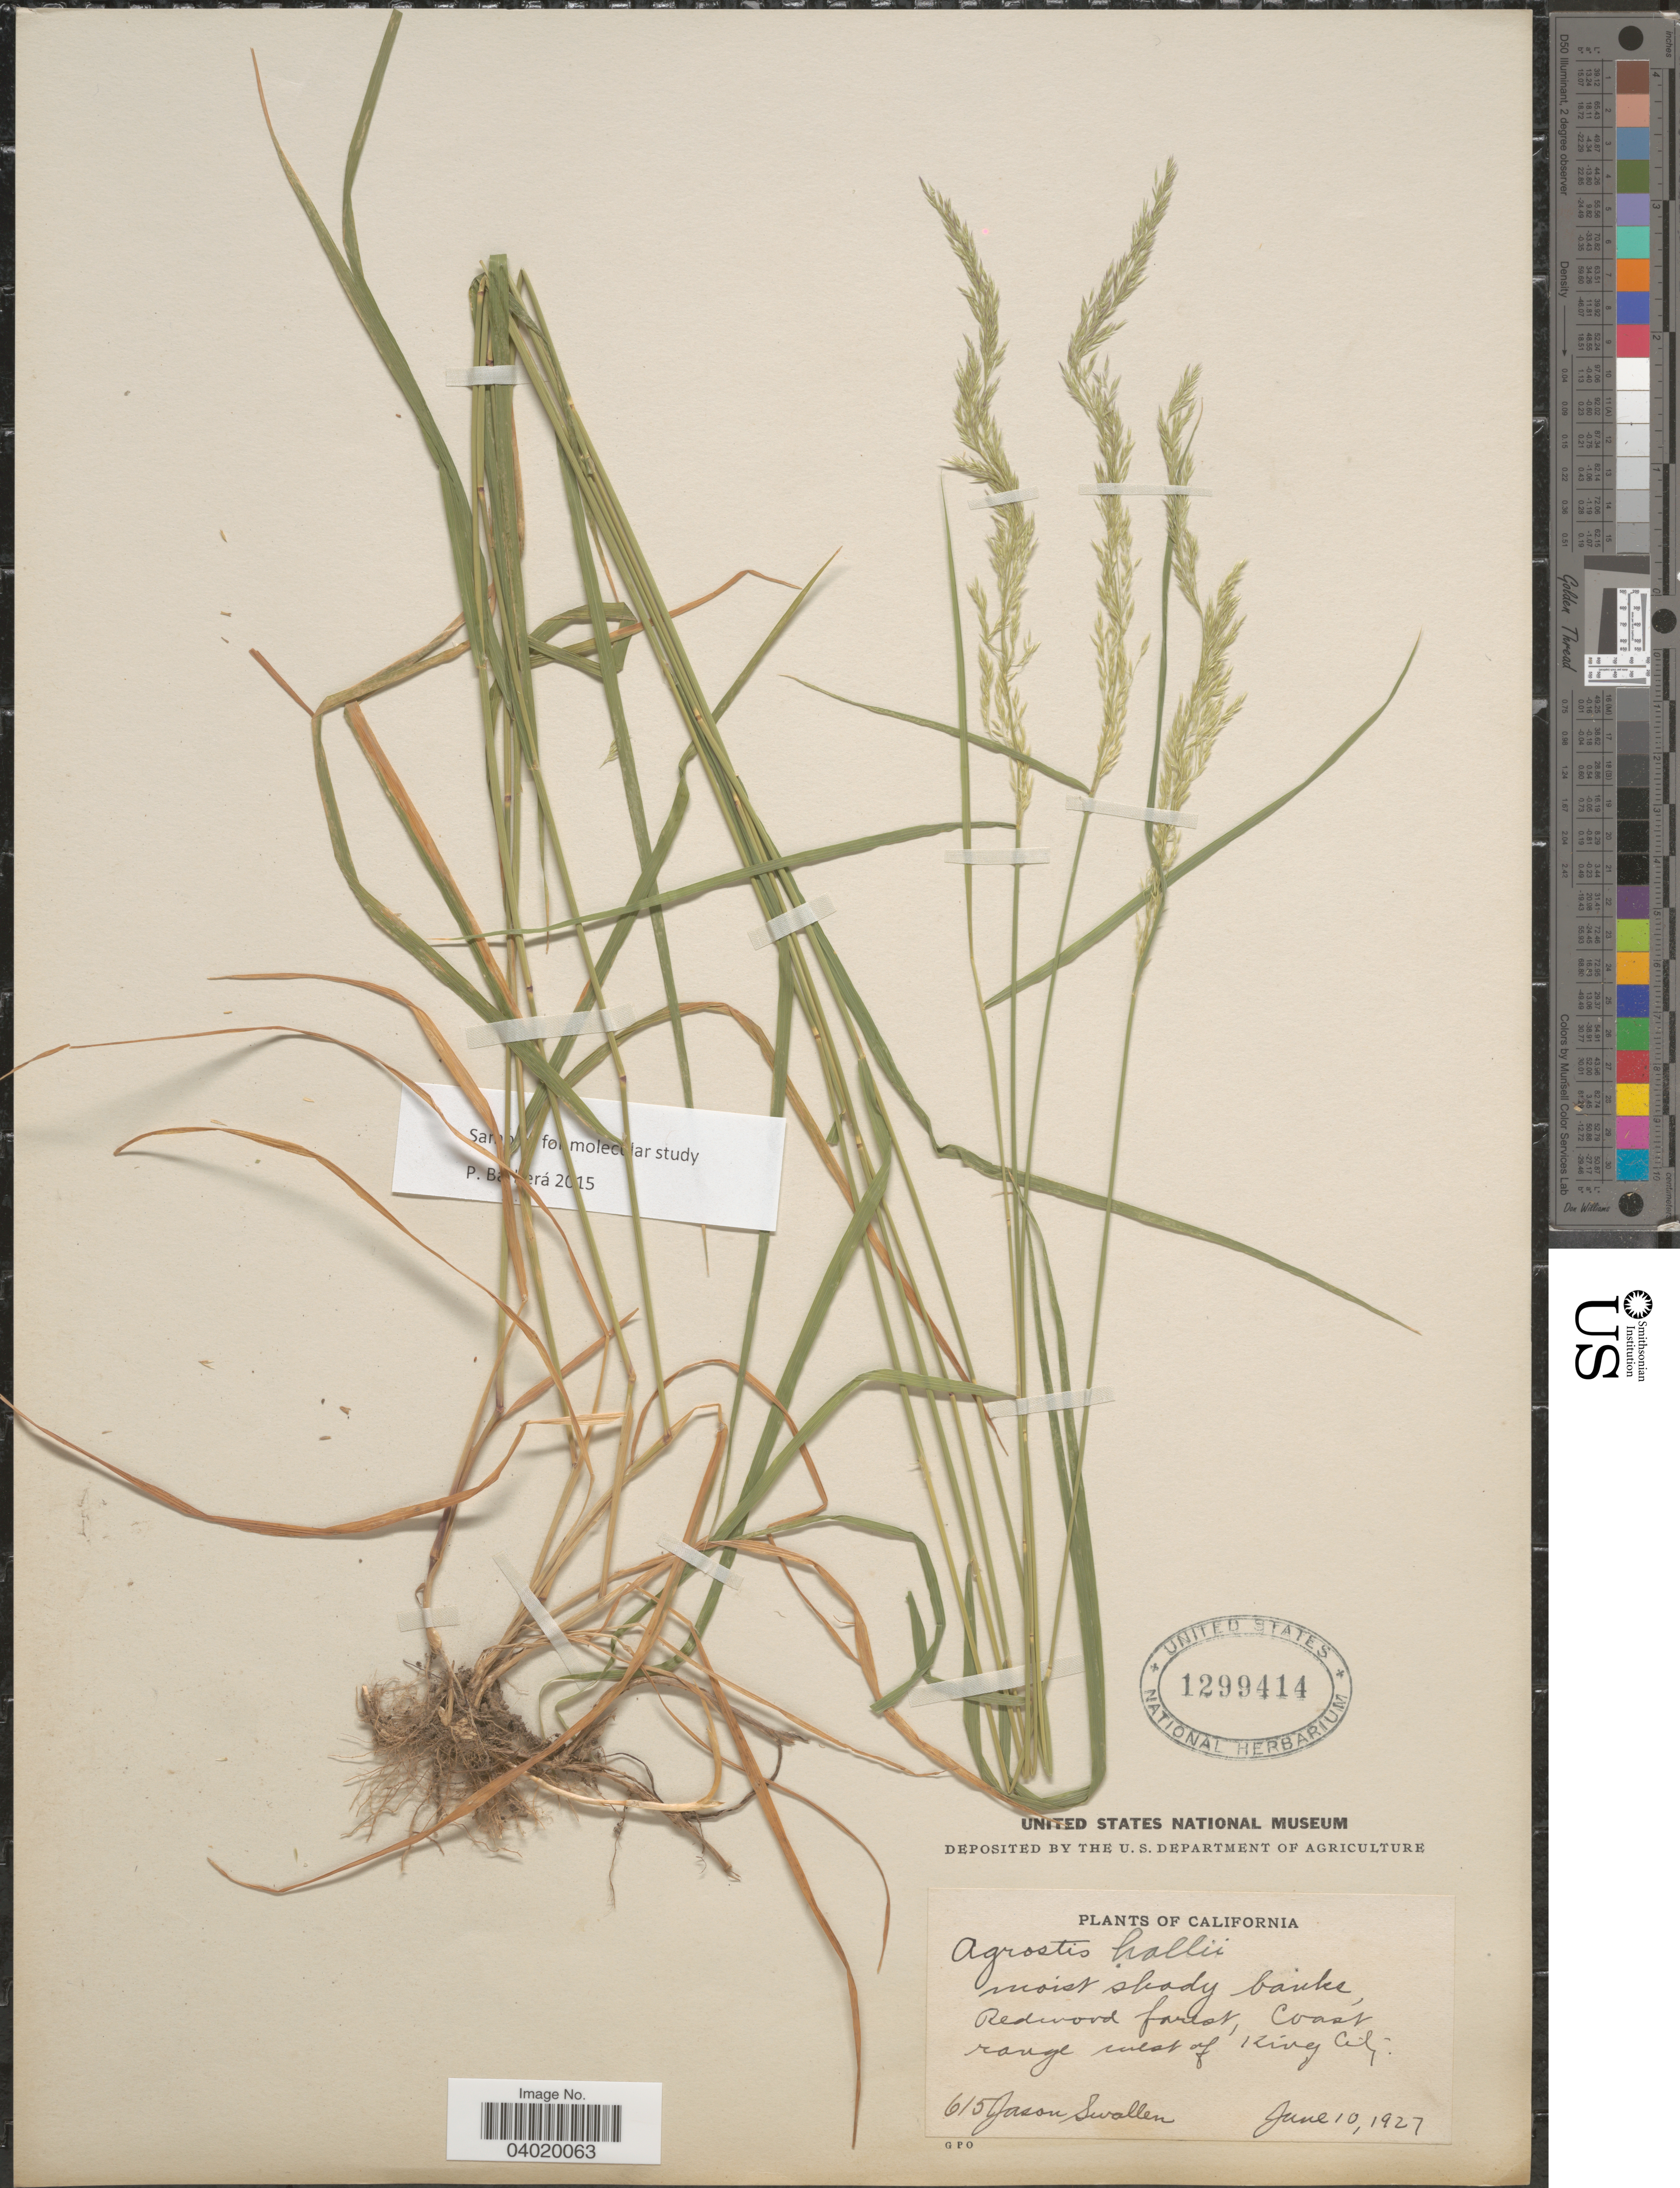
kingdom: Plantae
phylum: Tracheophyta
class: Liliopsida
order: Poales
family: Poaceae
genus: Agrostis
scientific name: Agrostis hallii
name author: Vasey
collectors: J. R. Swallen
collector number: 615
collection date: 1927-06-10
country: United States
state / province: California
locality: Redwood forest, Coast range west of King City.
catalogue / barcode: US 1299414